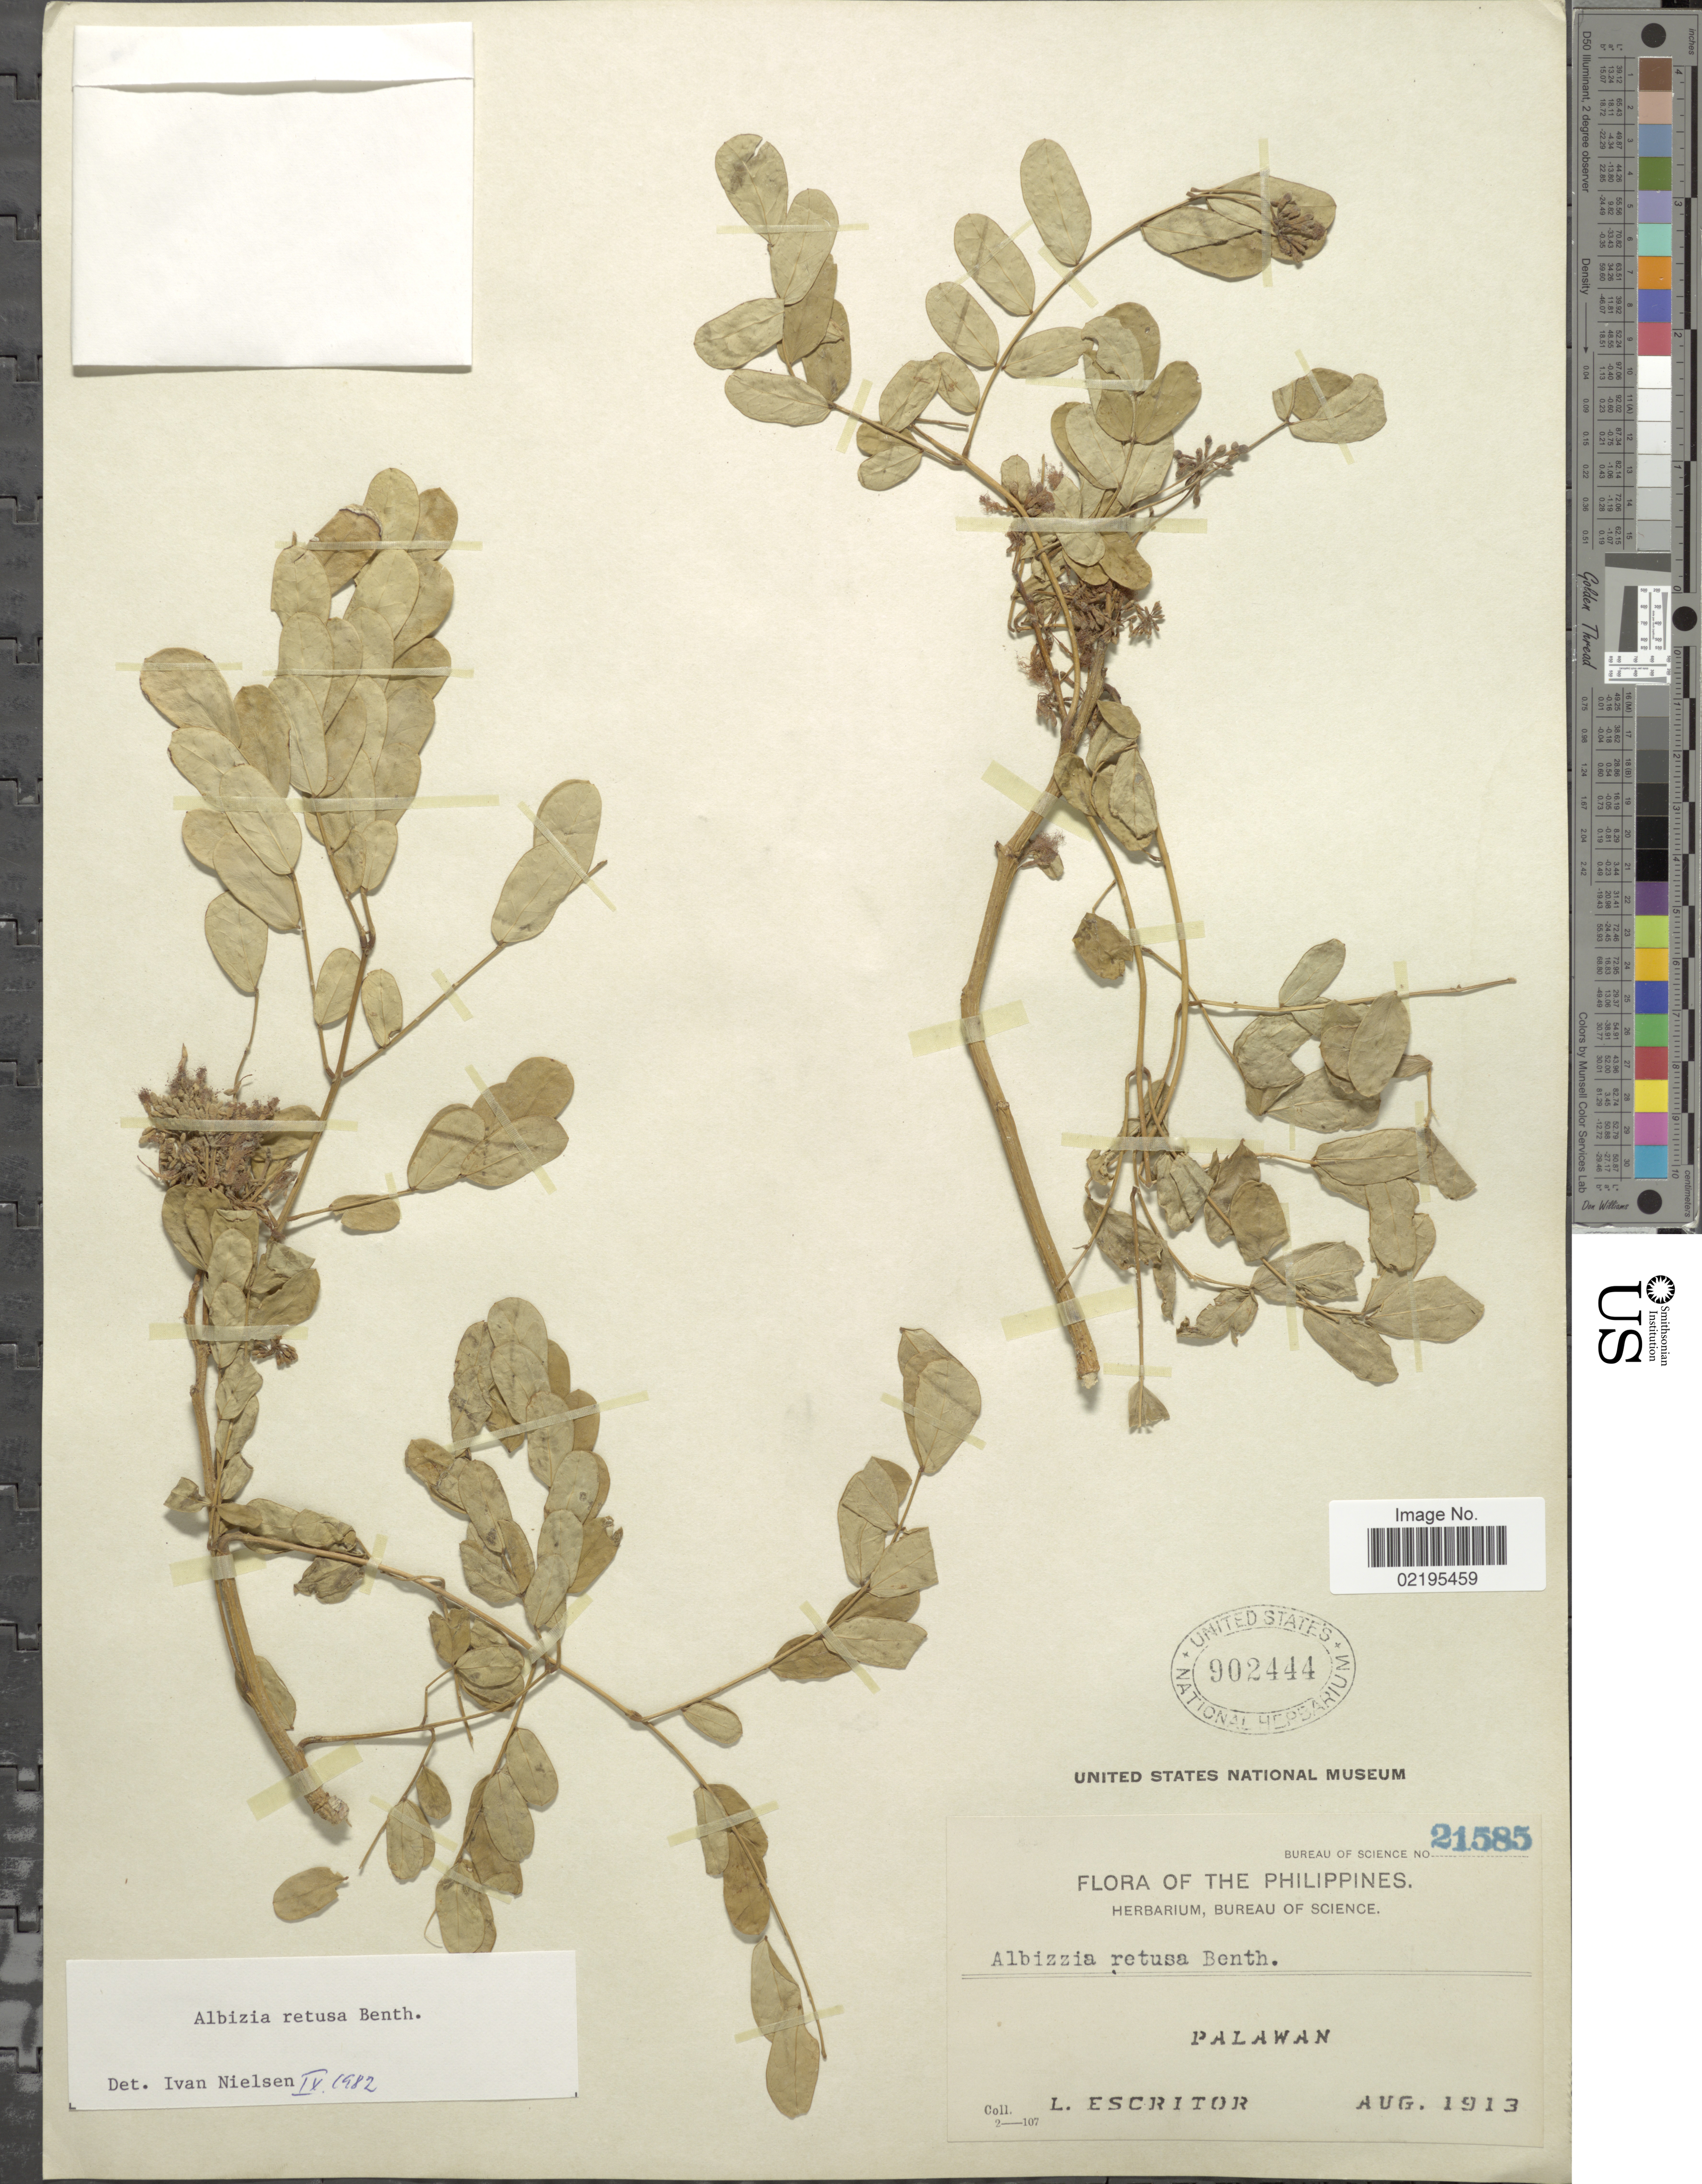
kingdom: Plantae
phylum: Tracheophyta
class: Magnoliopsida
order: Fabales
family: Fabaceae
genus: Albizia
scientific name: Albizia retusa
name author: Benth.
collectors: L. Escritor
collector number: Bureau Of Science 21585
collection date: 1913-08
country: Philippines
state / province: Mimaropa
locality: Palawan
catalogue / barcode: US 902444